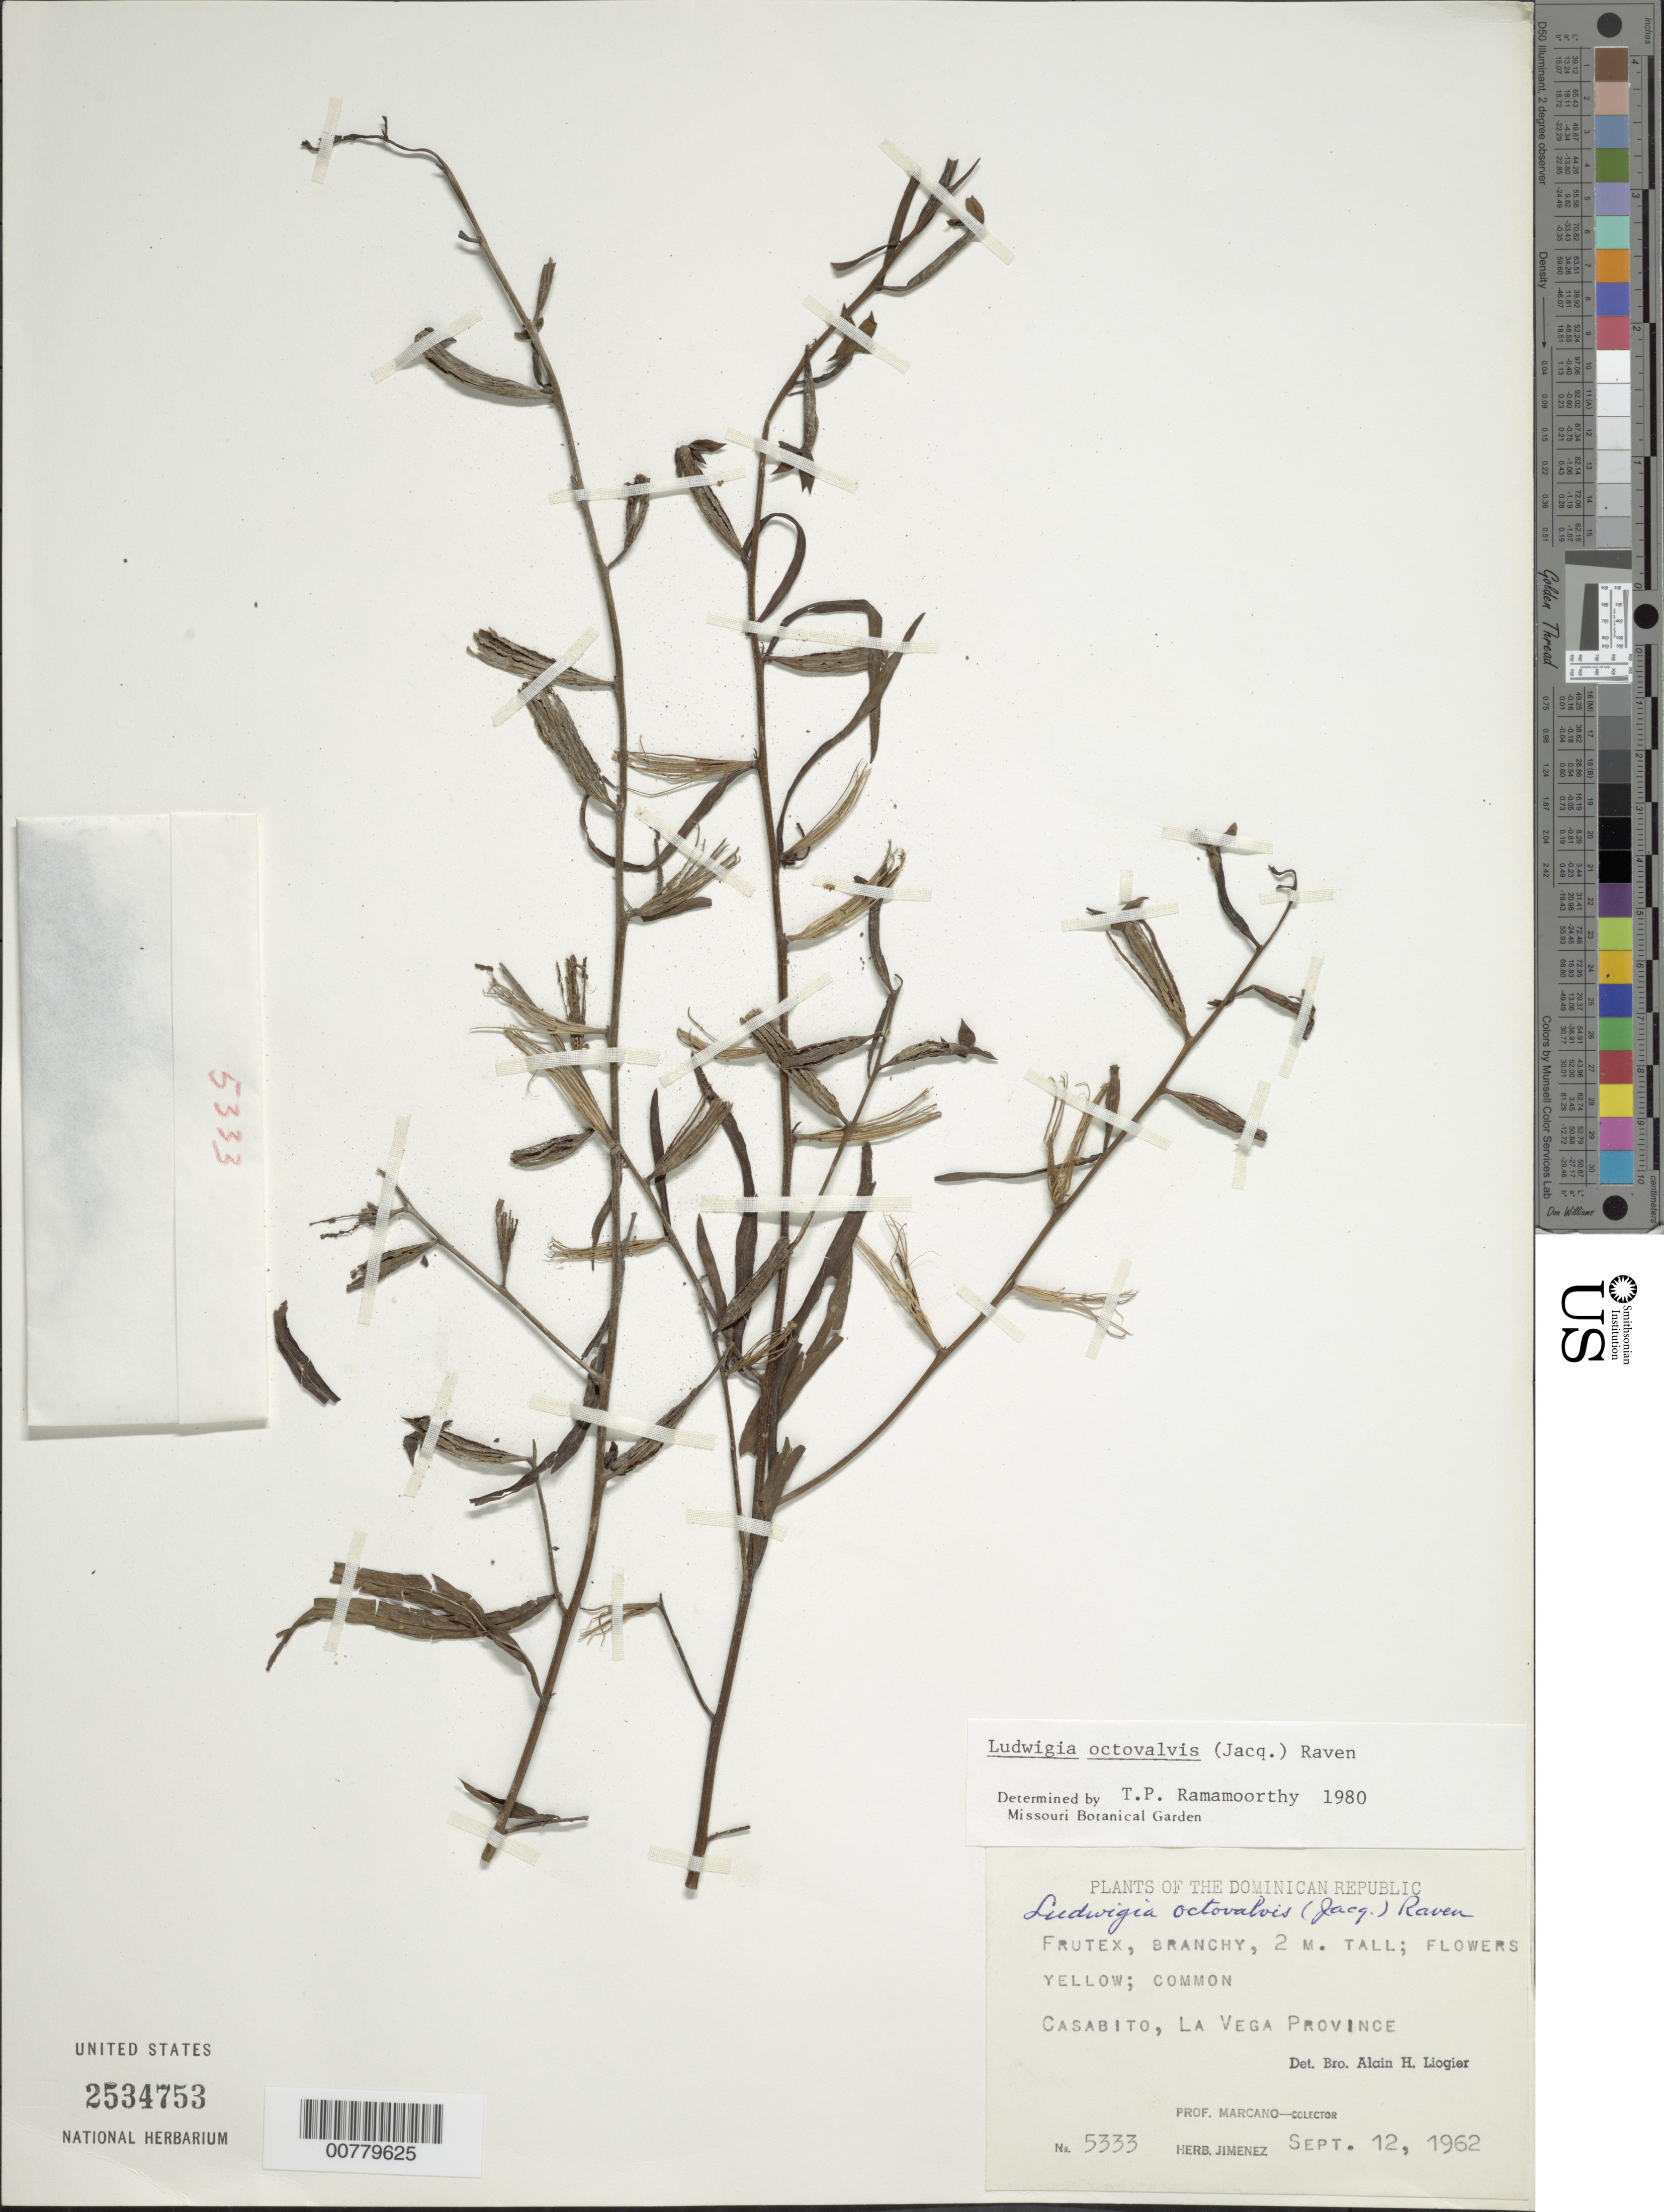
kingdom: Plantae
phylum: Tracheophyta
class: Magnoliopsida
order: Myrtales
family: Onagraceae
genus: Ludwigia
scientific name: Ludwigia octovalvis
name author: (Jacq.) P.H. Raven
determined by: Ramamoorthy, T. P.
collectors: E. J. Marcano F.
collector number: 5333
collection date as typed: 12 Sep 1962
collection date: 1962-09-12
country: Dominican Republic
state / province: La Vega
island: Hispaniola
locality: Casabito.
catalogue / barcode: US 2534753